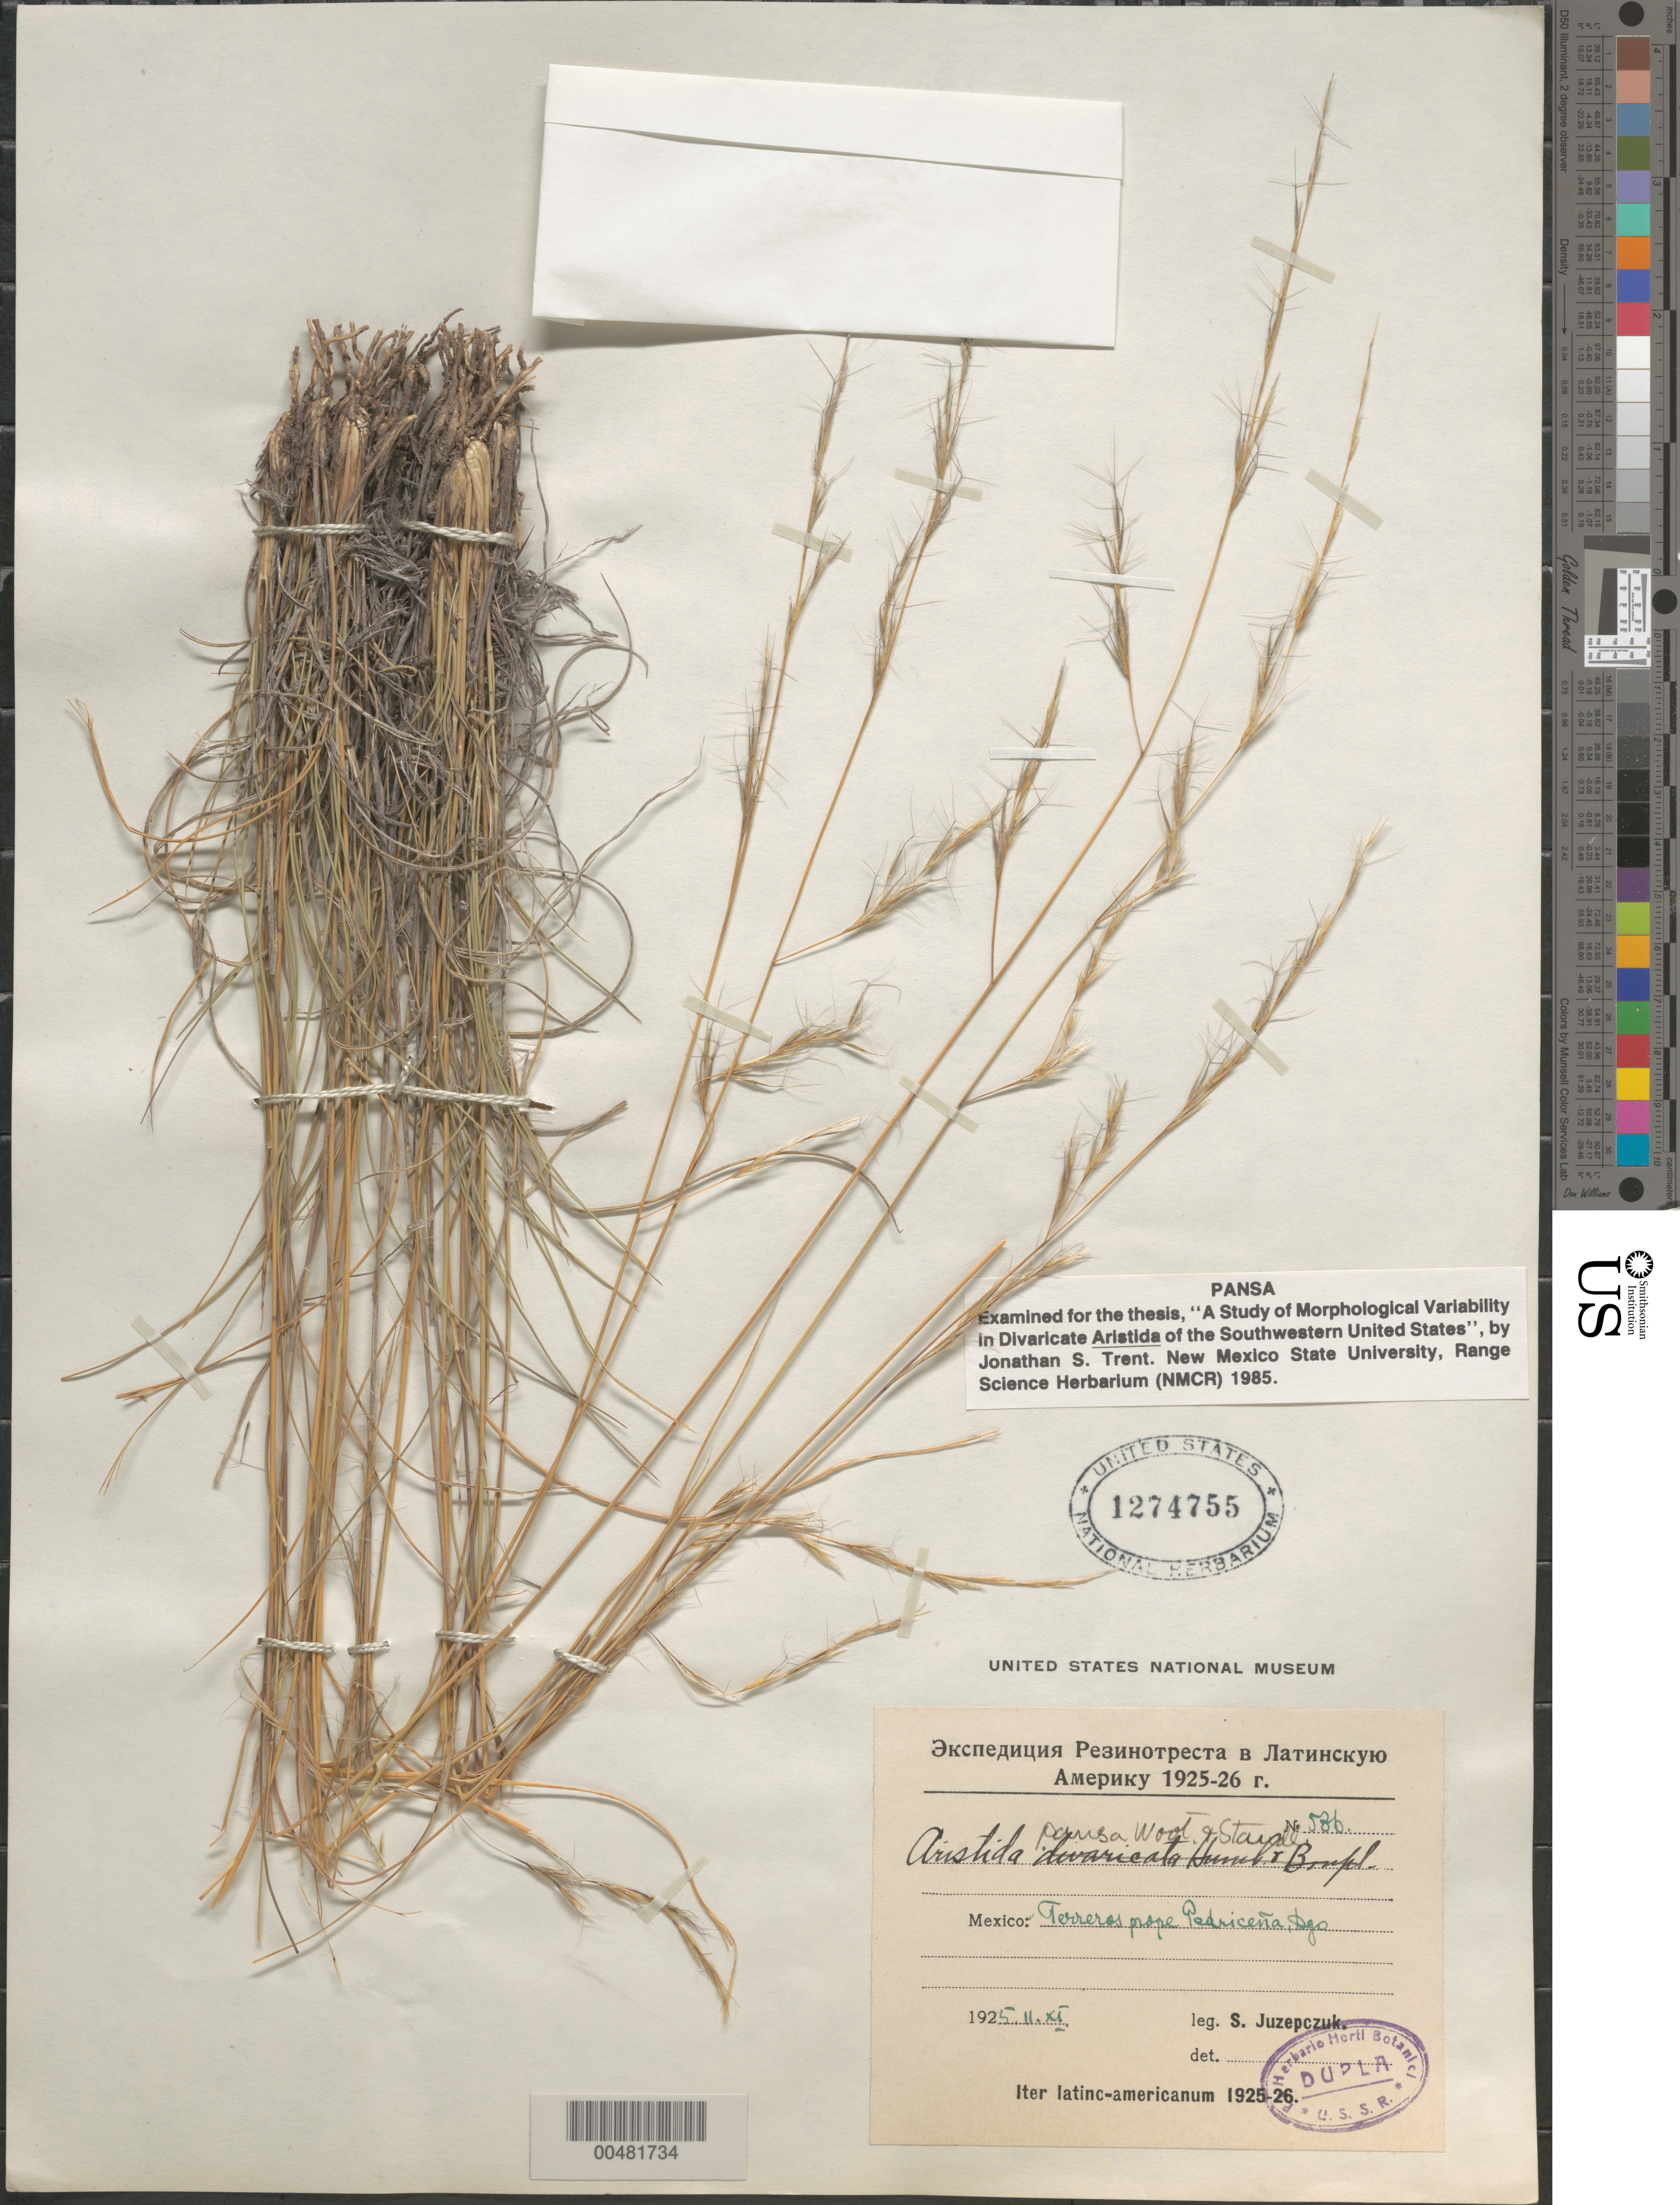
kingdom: Plantae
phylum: Tracheophyta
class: Liliopsida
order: Poales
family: Poaceae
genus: Aristida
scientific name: Aristida pansa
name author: Wooton & Standl.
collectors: S. V. Juzepczuk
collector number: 586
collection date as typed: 11 Nov 1925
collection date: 1925-11-11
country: Mexico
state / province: Durango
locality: Terreros prope Pedriceña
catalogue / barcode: US 1274755